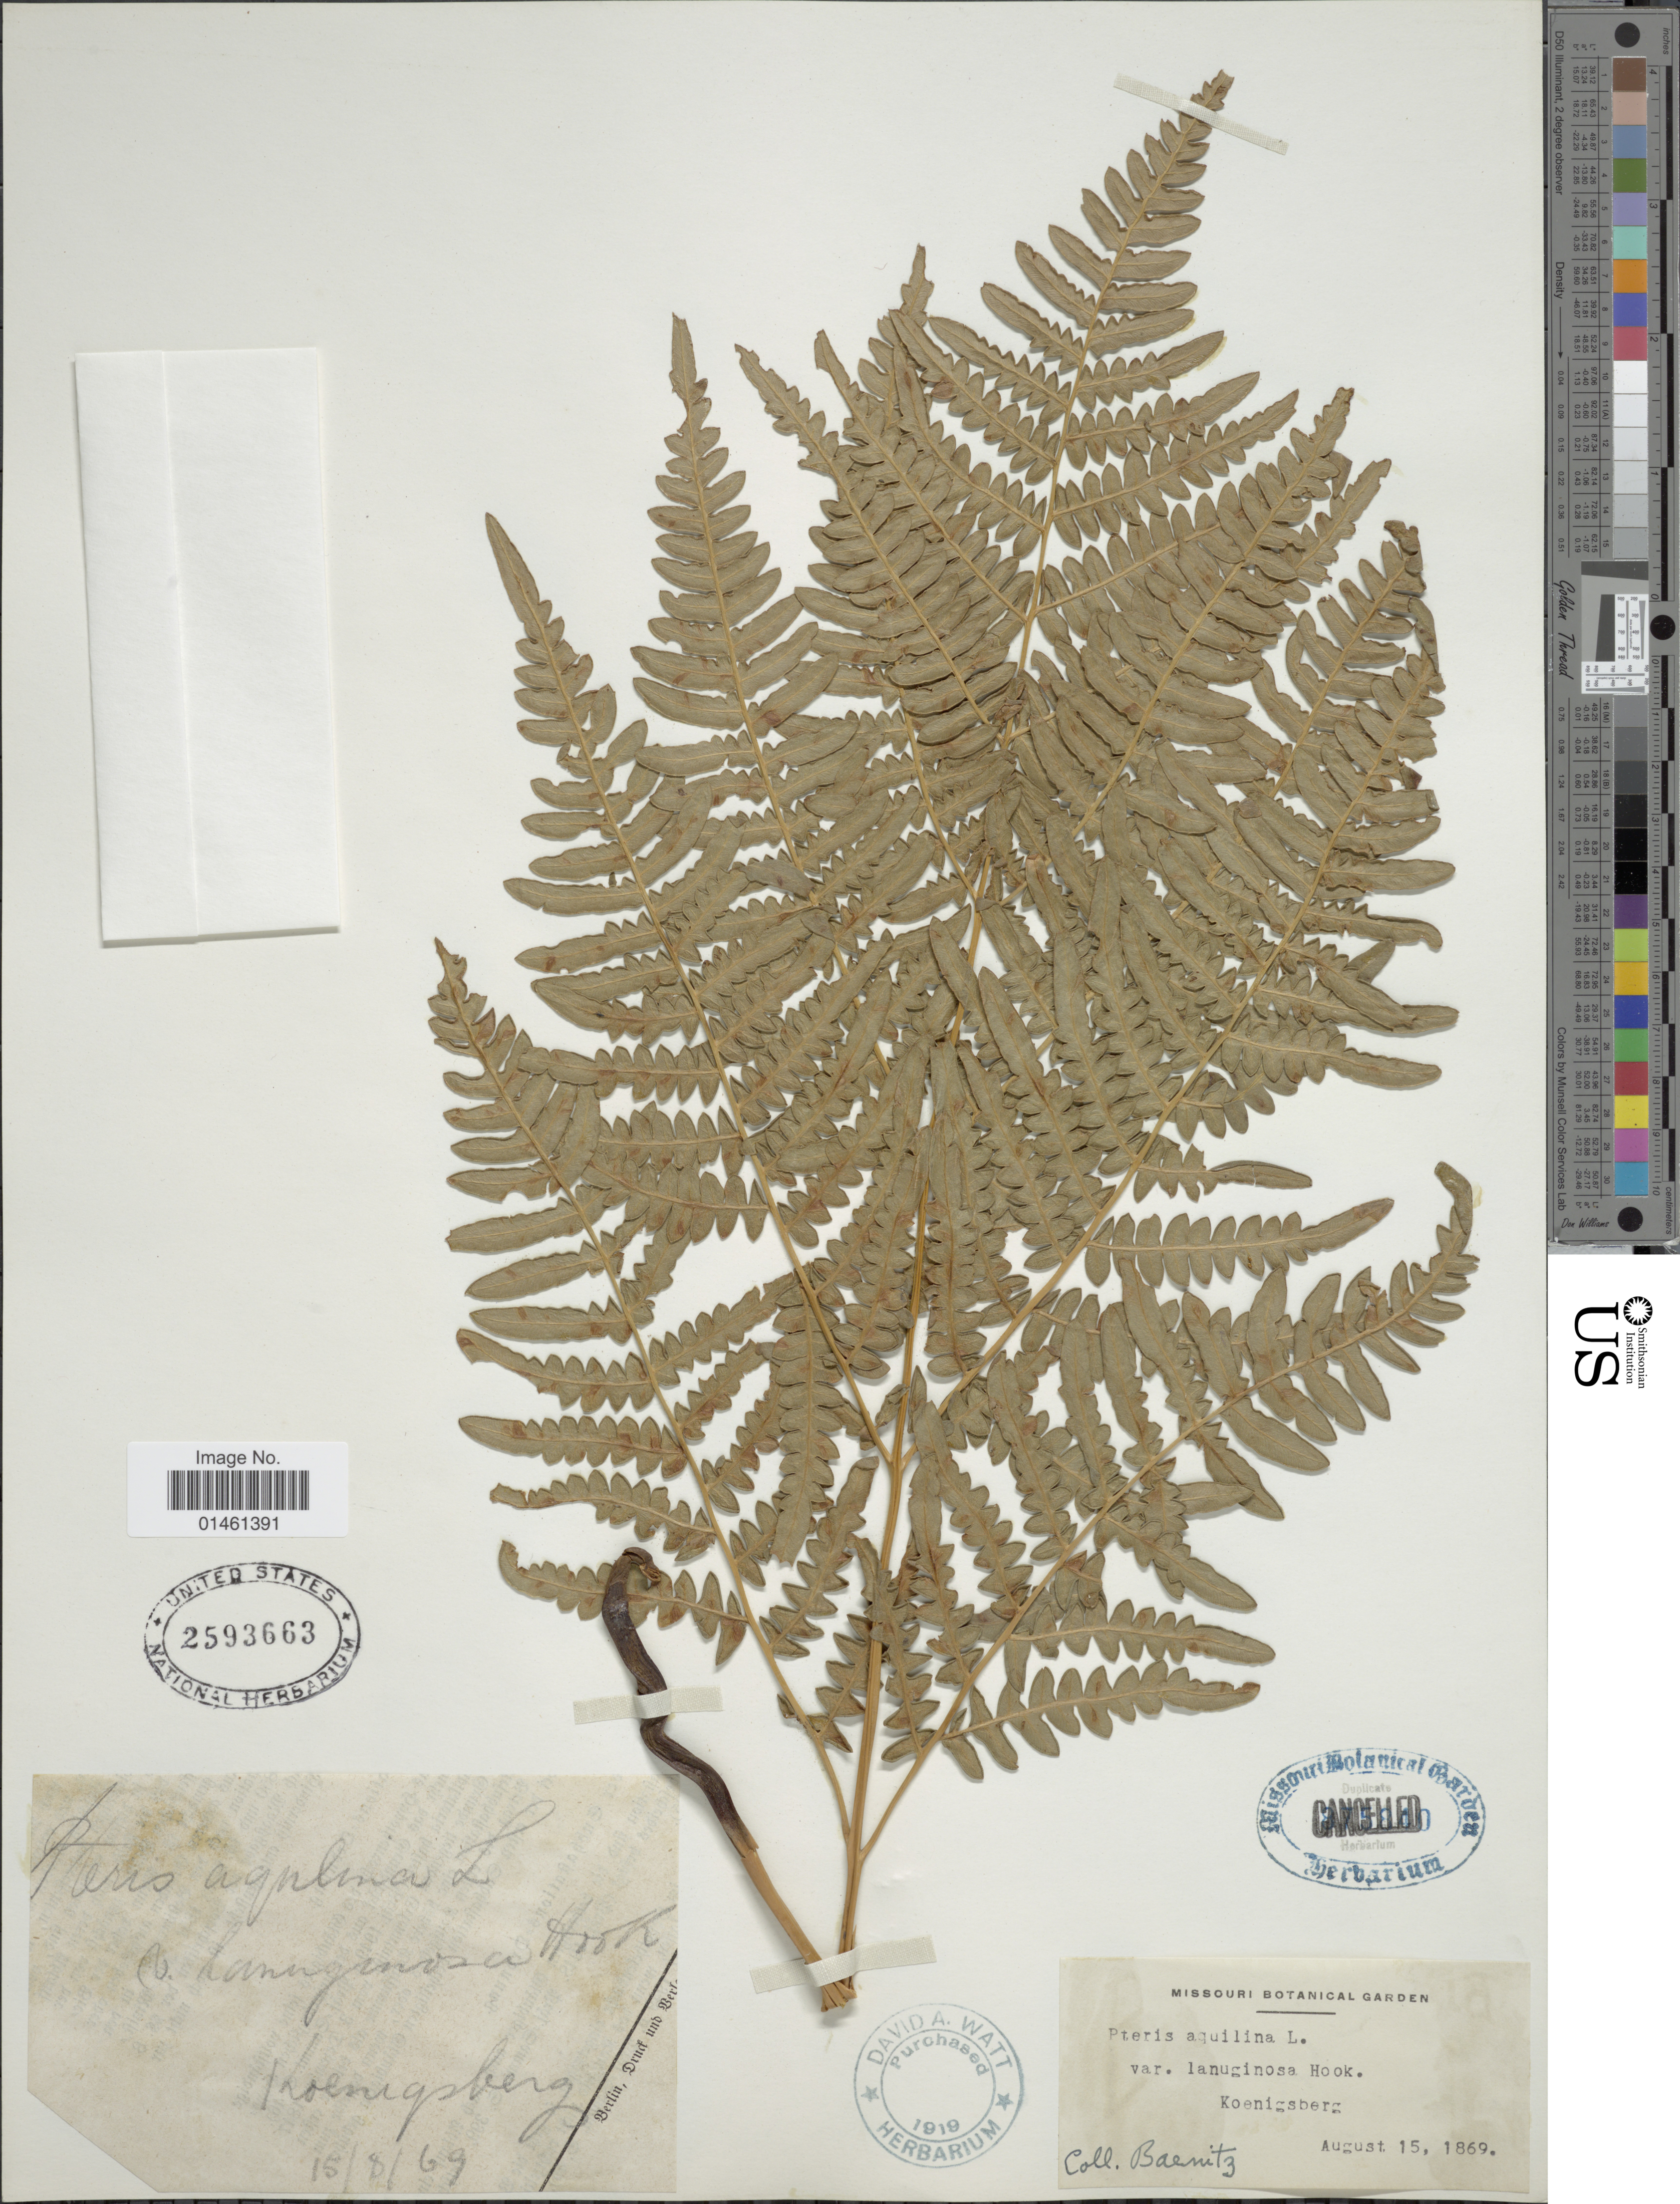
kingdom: Plantae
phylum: Tracheophyta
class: Polypodiopsida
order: Polypodiales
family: Dennstaedtiaceae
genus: Pteridium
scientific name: Pteridium aquilinum var. typicum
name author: R.M. Tryon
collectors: K. Baenitz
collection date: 1869-08-15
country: Germany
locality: Koenigsberg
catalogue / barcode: US 2593663